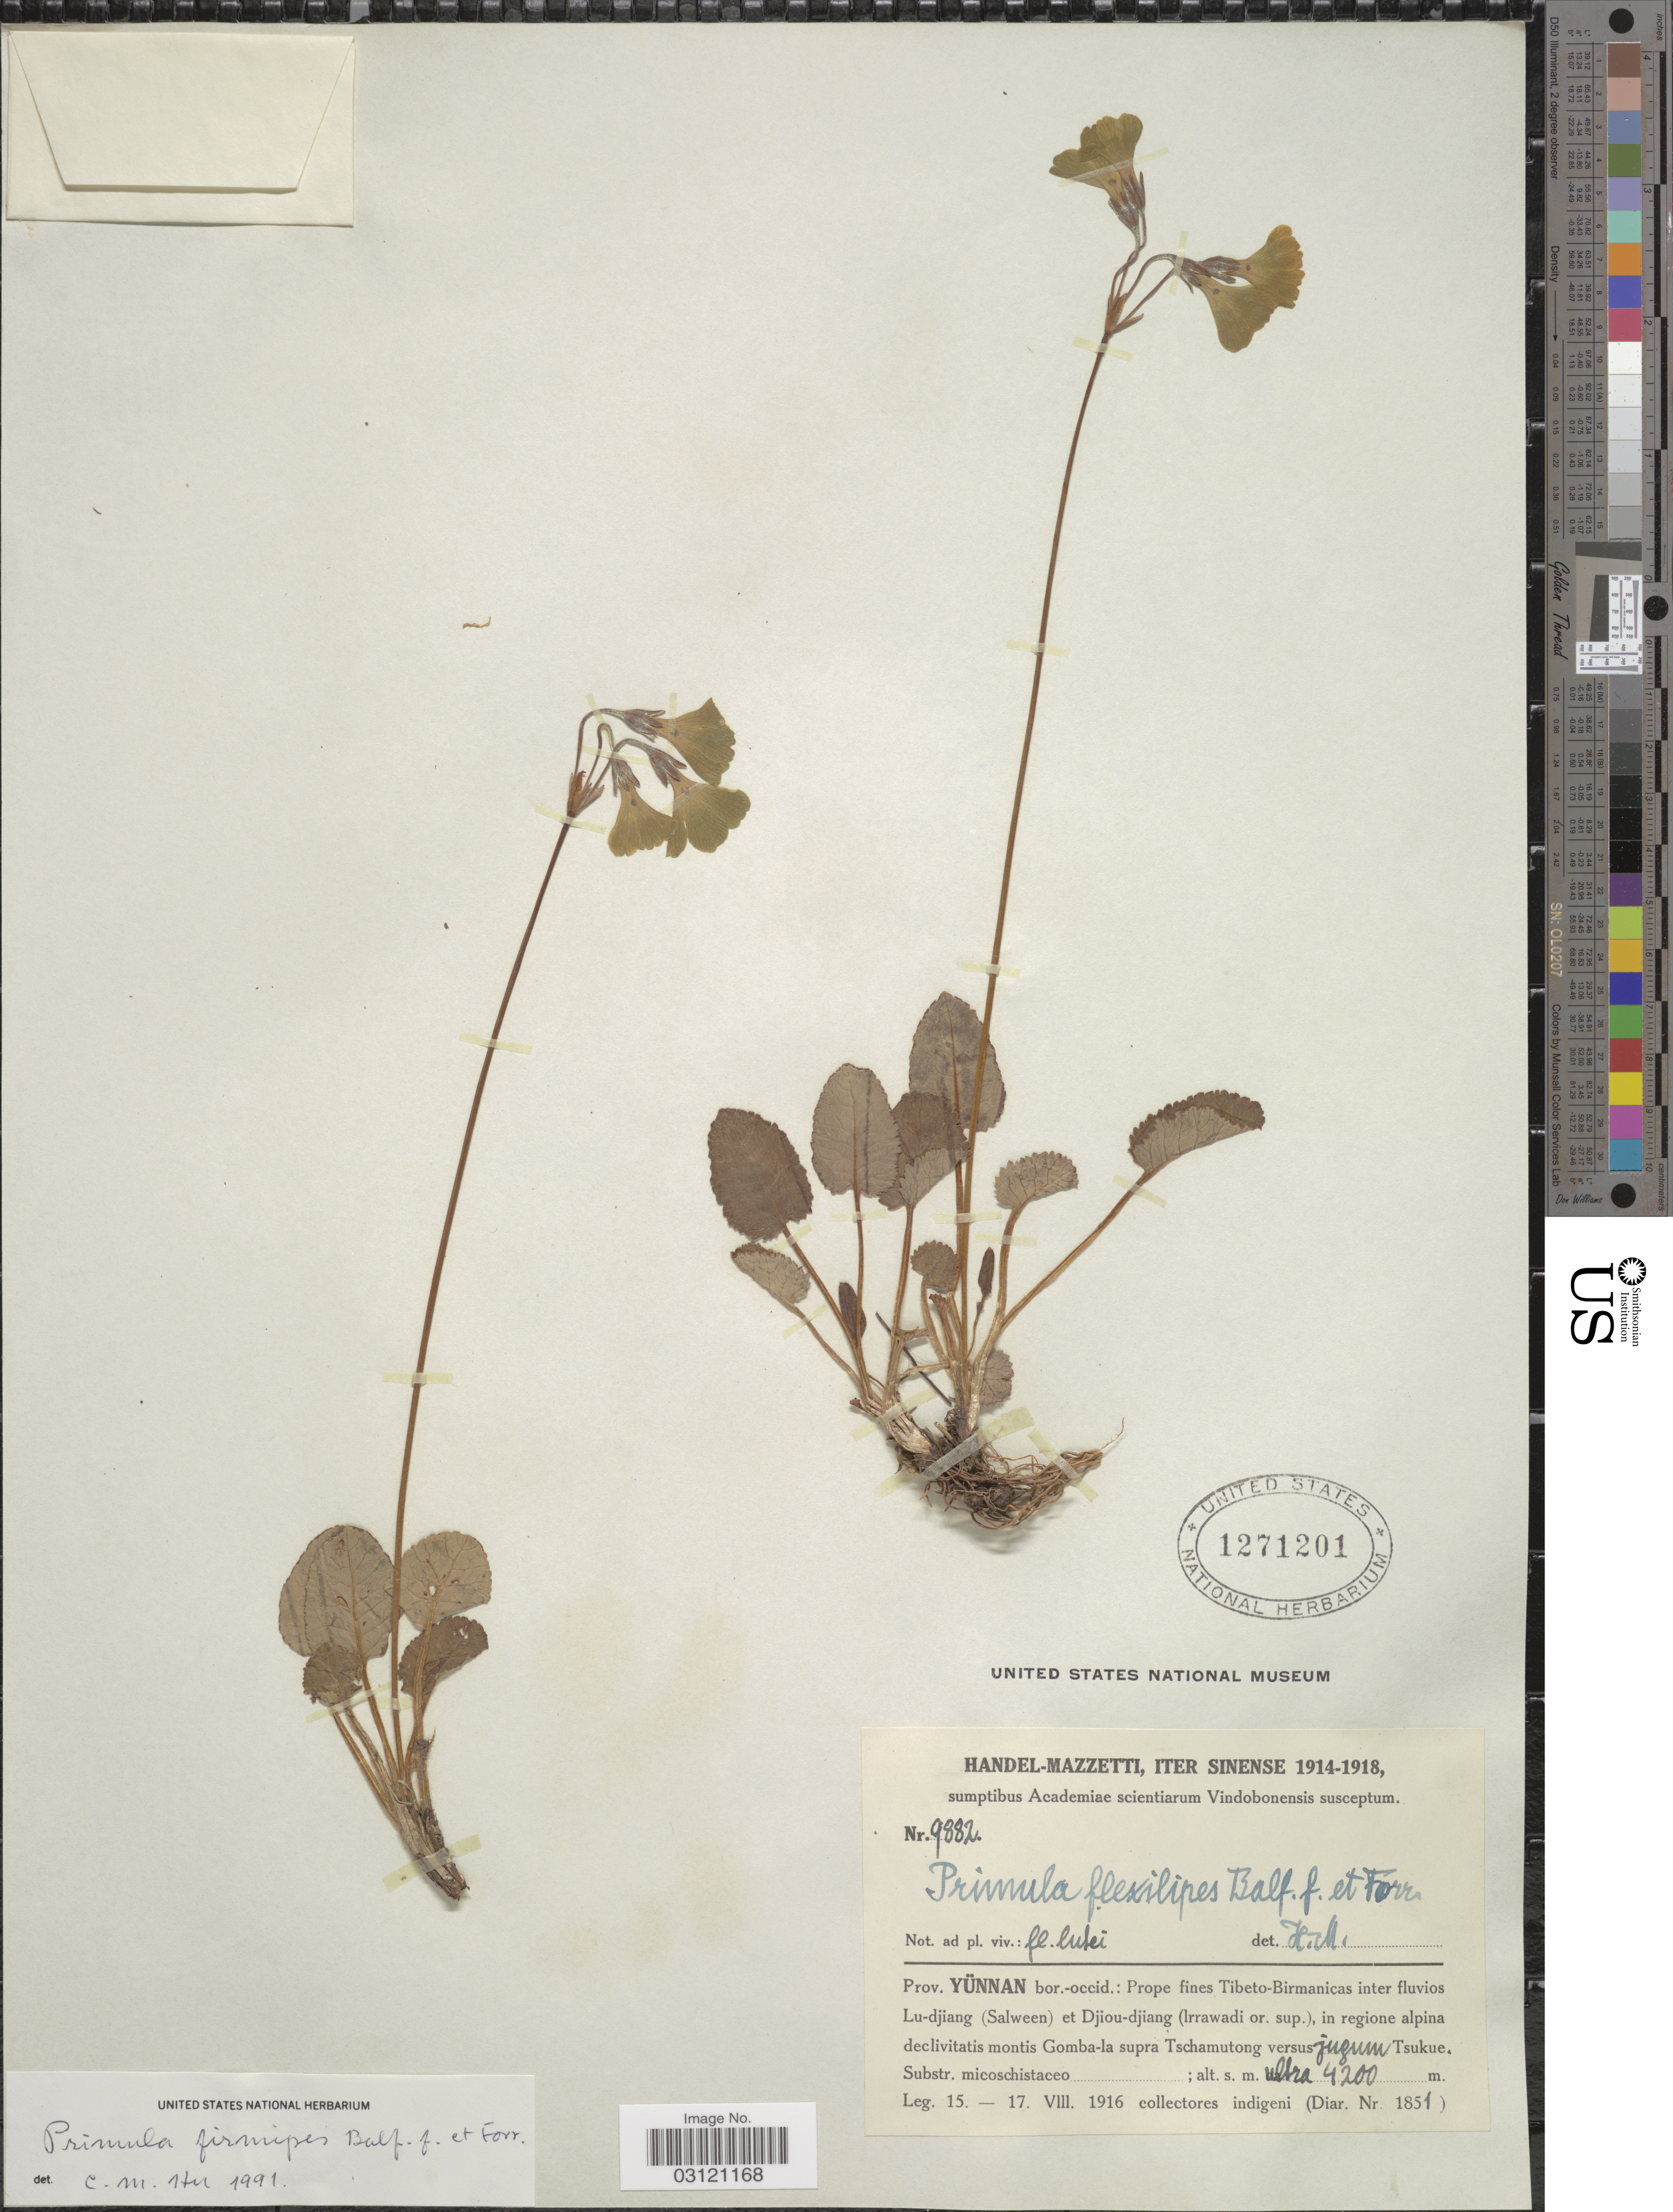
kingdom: Plantae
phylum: Tracheophyta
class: Magnoliopsida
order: Ericales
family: Primulaceae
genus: Primula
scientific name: Primula firmipes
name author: Balf. f. & Forrest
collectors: H. Handel-Mazzetti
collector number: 9882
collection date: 1916-08-15/1916-08-17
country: China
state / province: Yunnan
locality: Yunnan bor.-occid: Prope fines Tibeto-Birmanicas inter fluvios Lu-djiang (Salween) et Djiou-djiang (Irrawadi or. sup.), in regione alpina.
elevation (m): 4200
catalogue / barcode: US 1271201